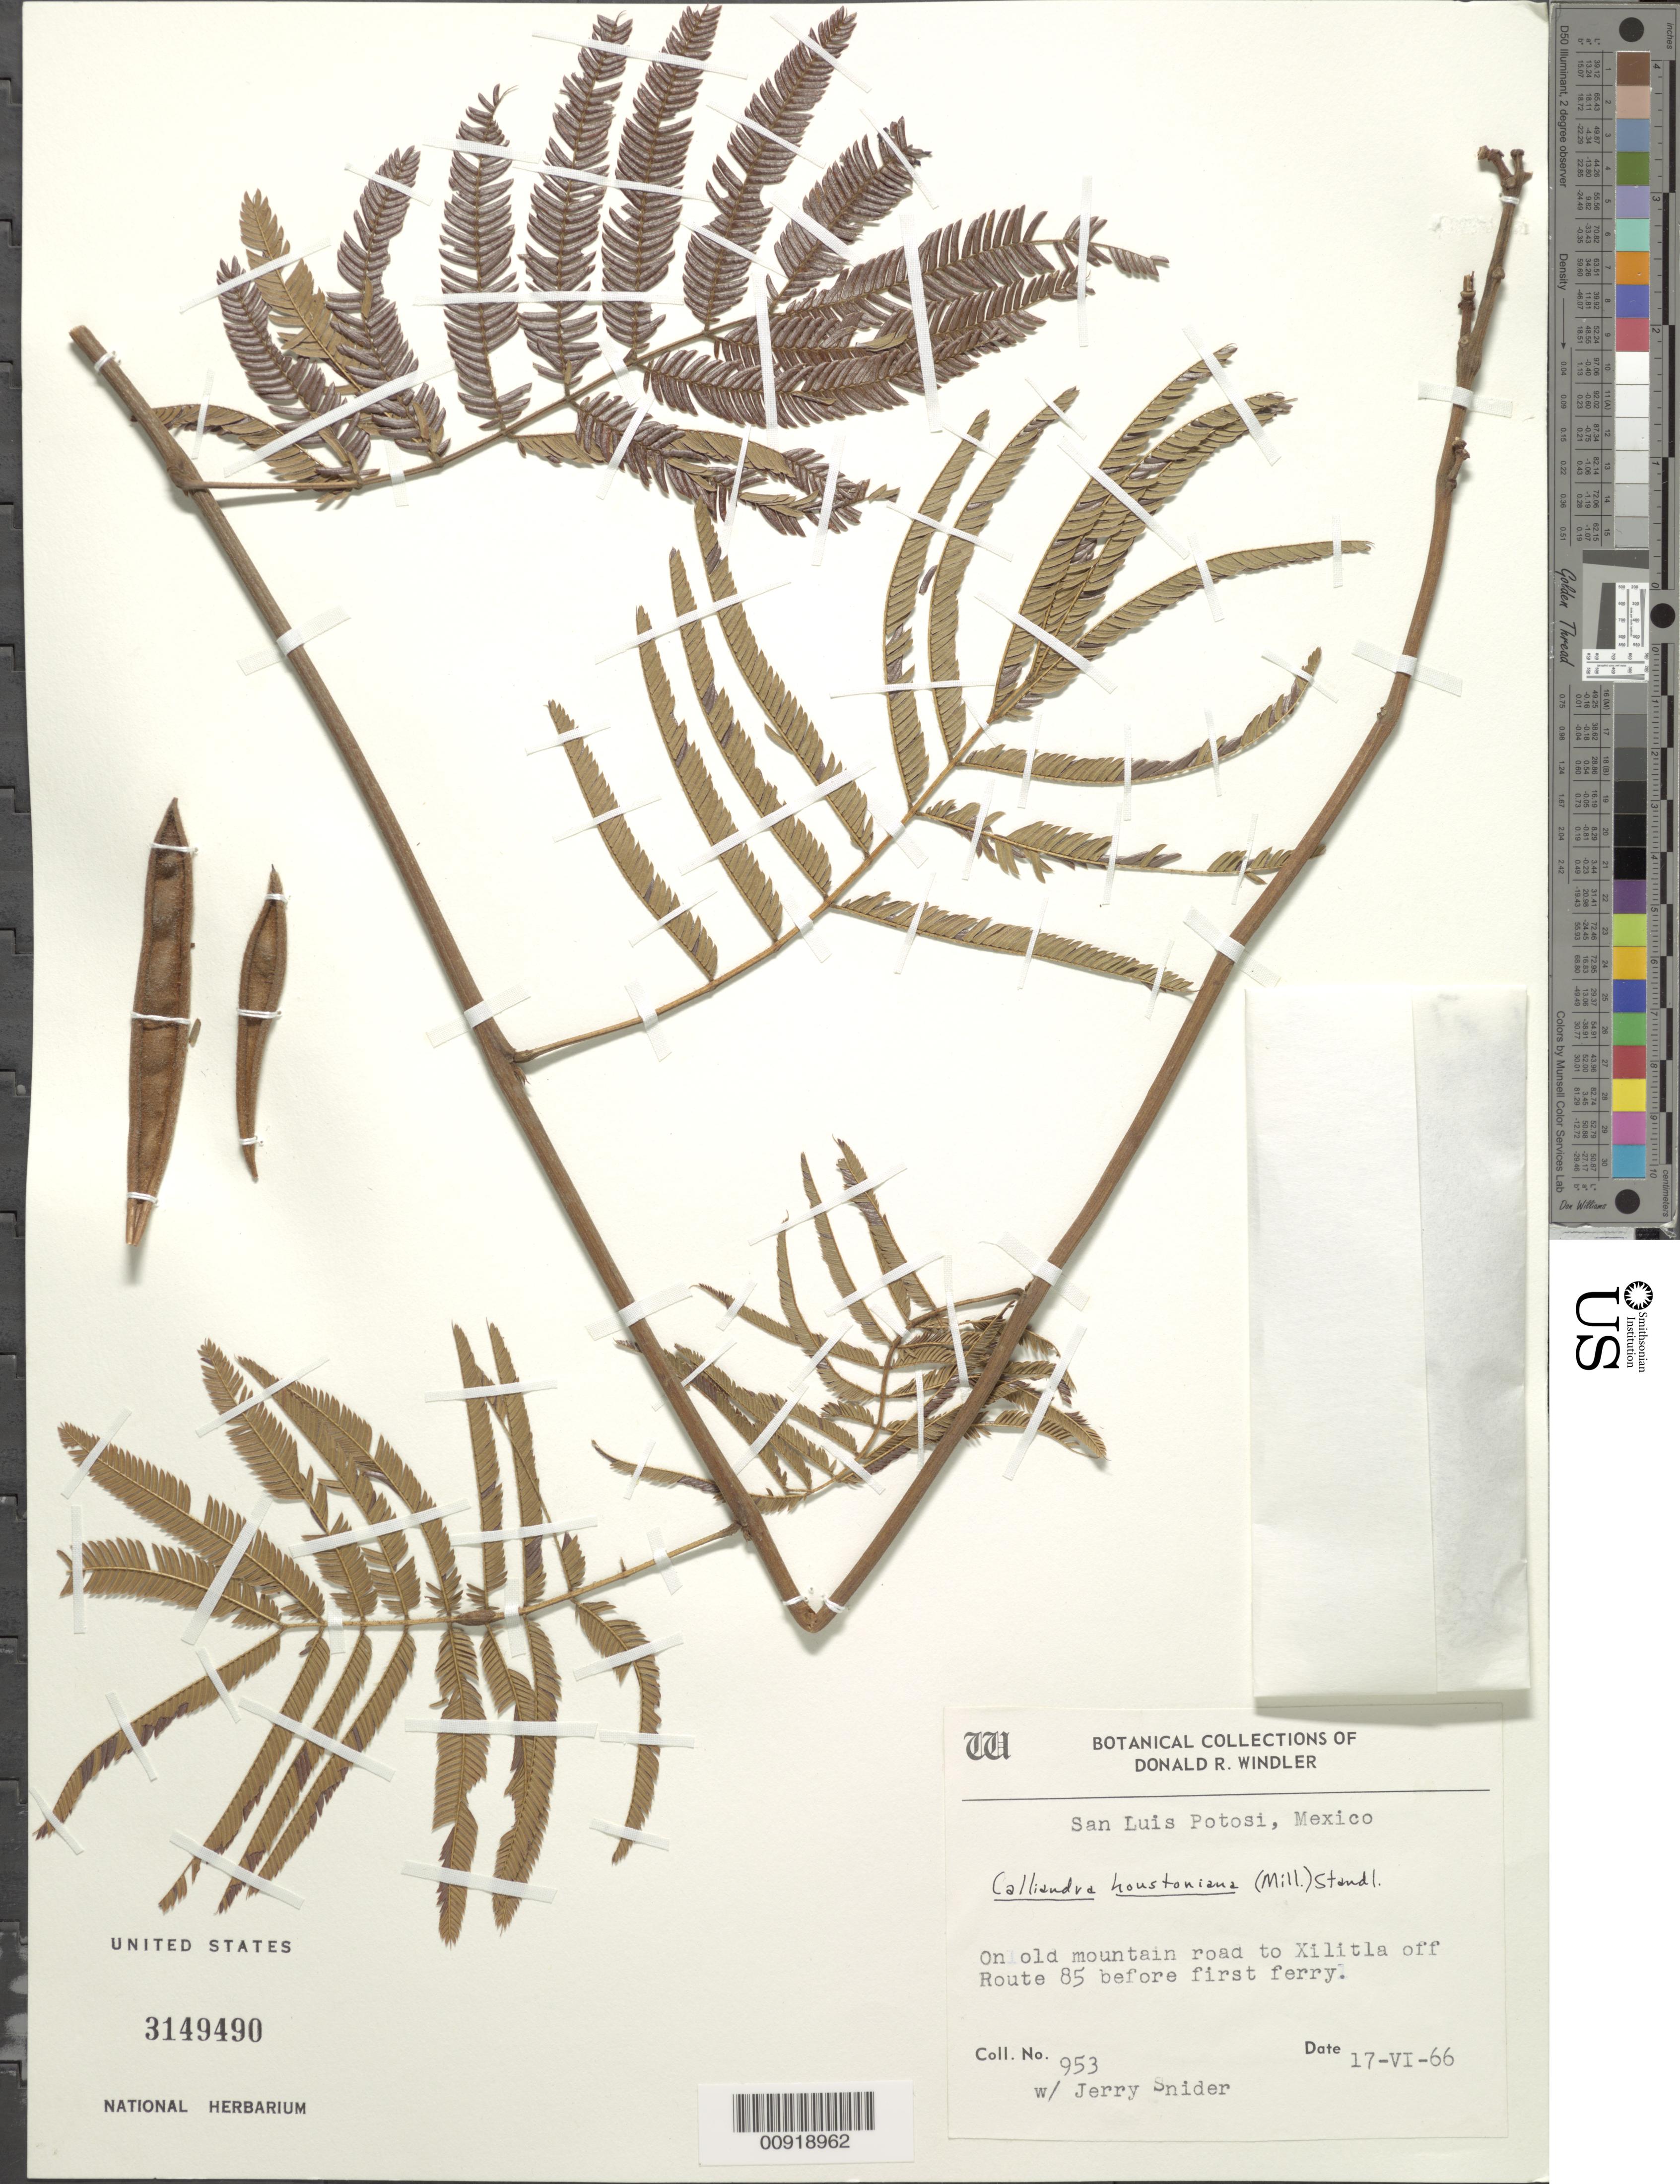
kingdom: Plantae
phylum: Tracheophyta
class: Magnoliopsida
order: Fabales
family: Fabaceae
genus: Calliandra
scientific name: Calliandra houstoniana var. houstoniana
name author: (Mill.) Standl.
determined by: Strong, Mark T., (BOT), Smithsonian Institution - National Museum of Natural History (UNITED STATES)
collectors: D. R. Windler & J. Snider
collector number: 953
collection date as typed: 17 Jun 1966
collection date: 1966-06-17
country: Mexico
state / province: San Luis Potosí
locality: On old mountain road to Xilitla off route 85 before first ferry.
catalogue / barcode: US 3149490